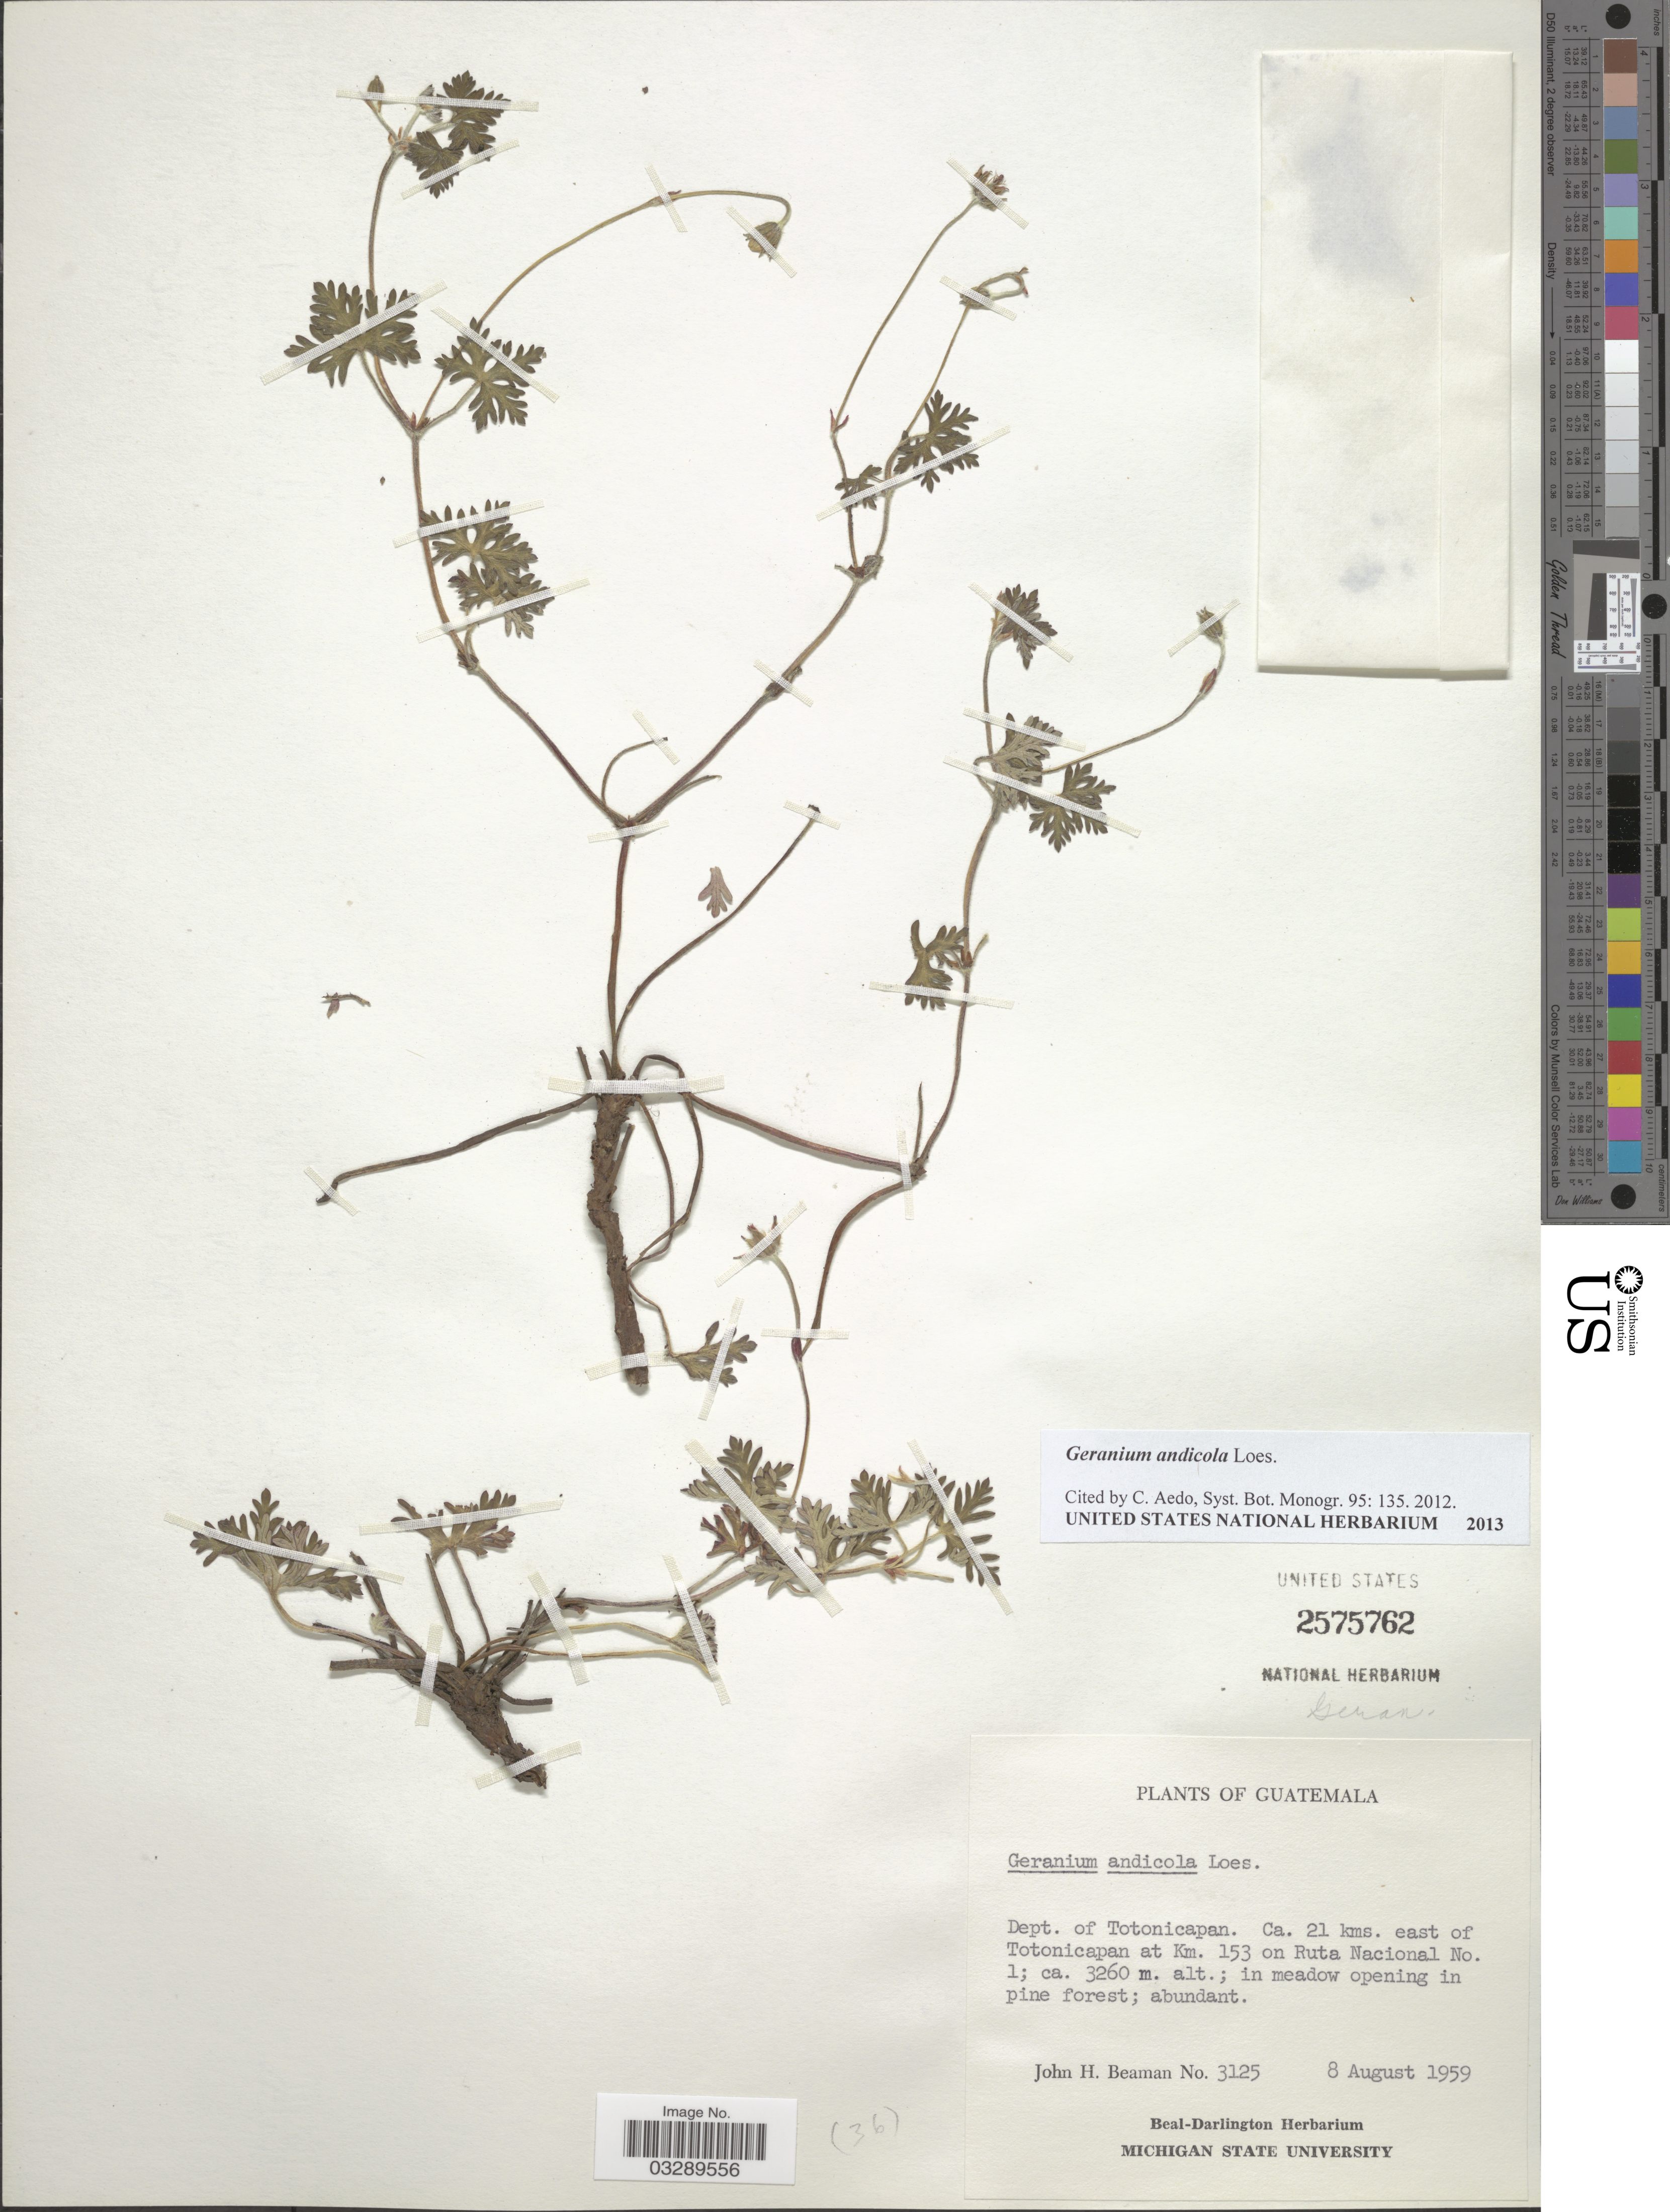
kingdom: Plantae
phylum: Tracheophyta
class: Magnoliopsida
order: Geraniales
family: Geraniaceae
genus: Geranium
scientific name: Geranium andicola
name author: Loes.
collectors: J. H. Beaman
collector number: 3125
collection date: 1959-08-08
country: Guatemala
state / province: Totonicapan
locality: Dept. of Totonicapan. Ca. 21 kms. east of Totonicapan at Km. 153 on Ruta Nacional No. 1.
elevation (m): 3260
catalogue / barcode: US 2575762